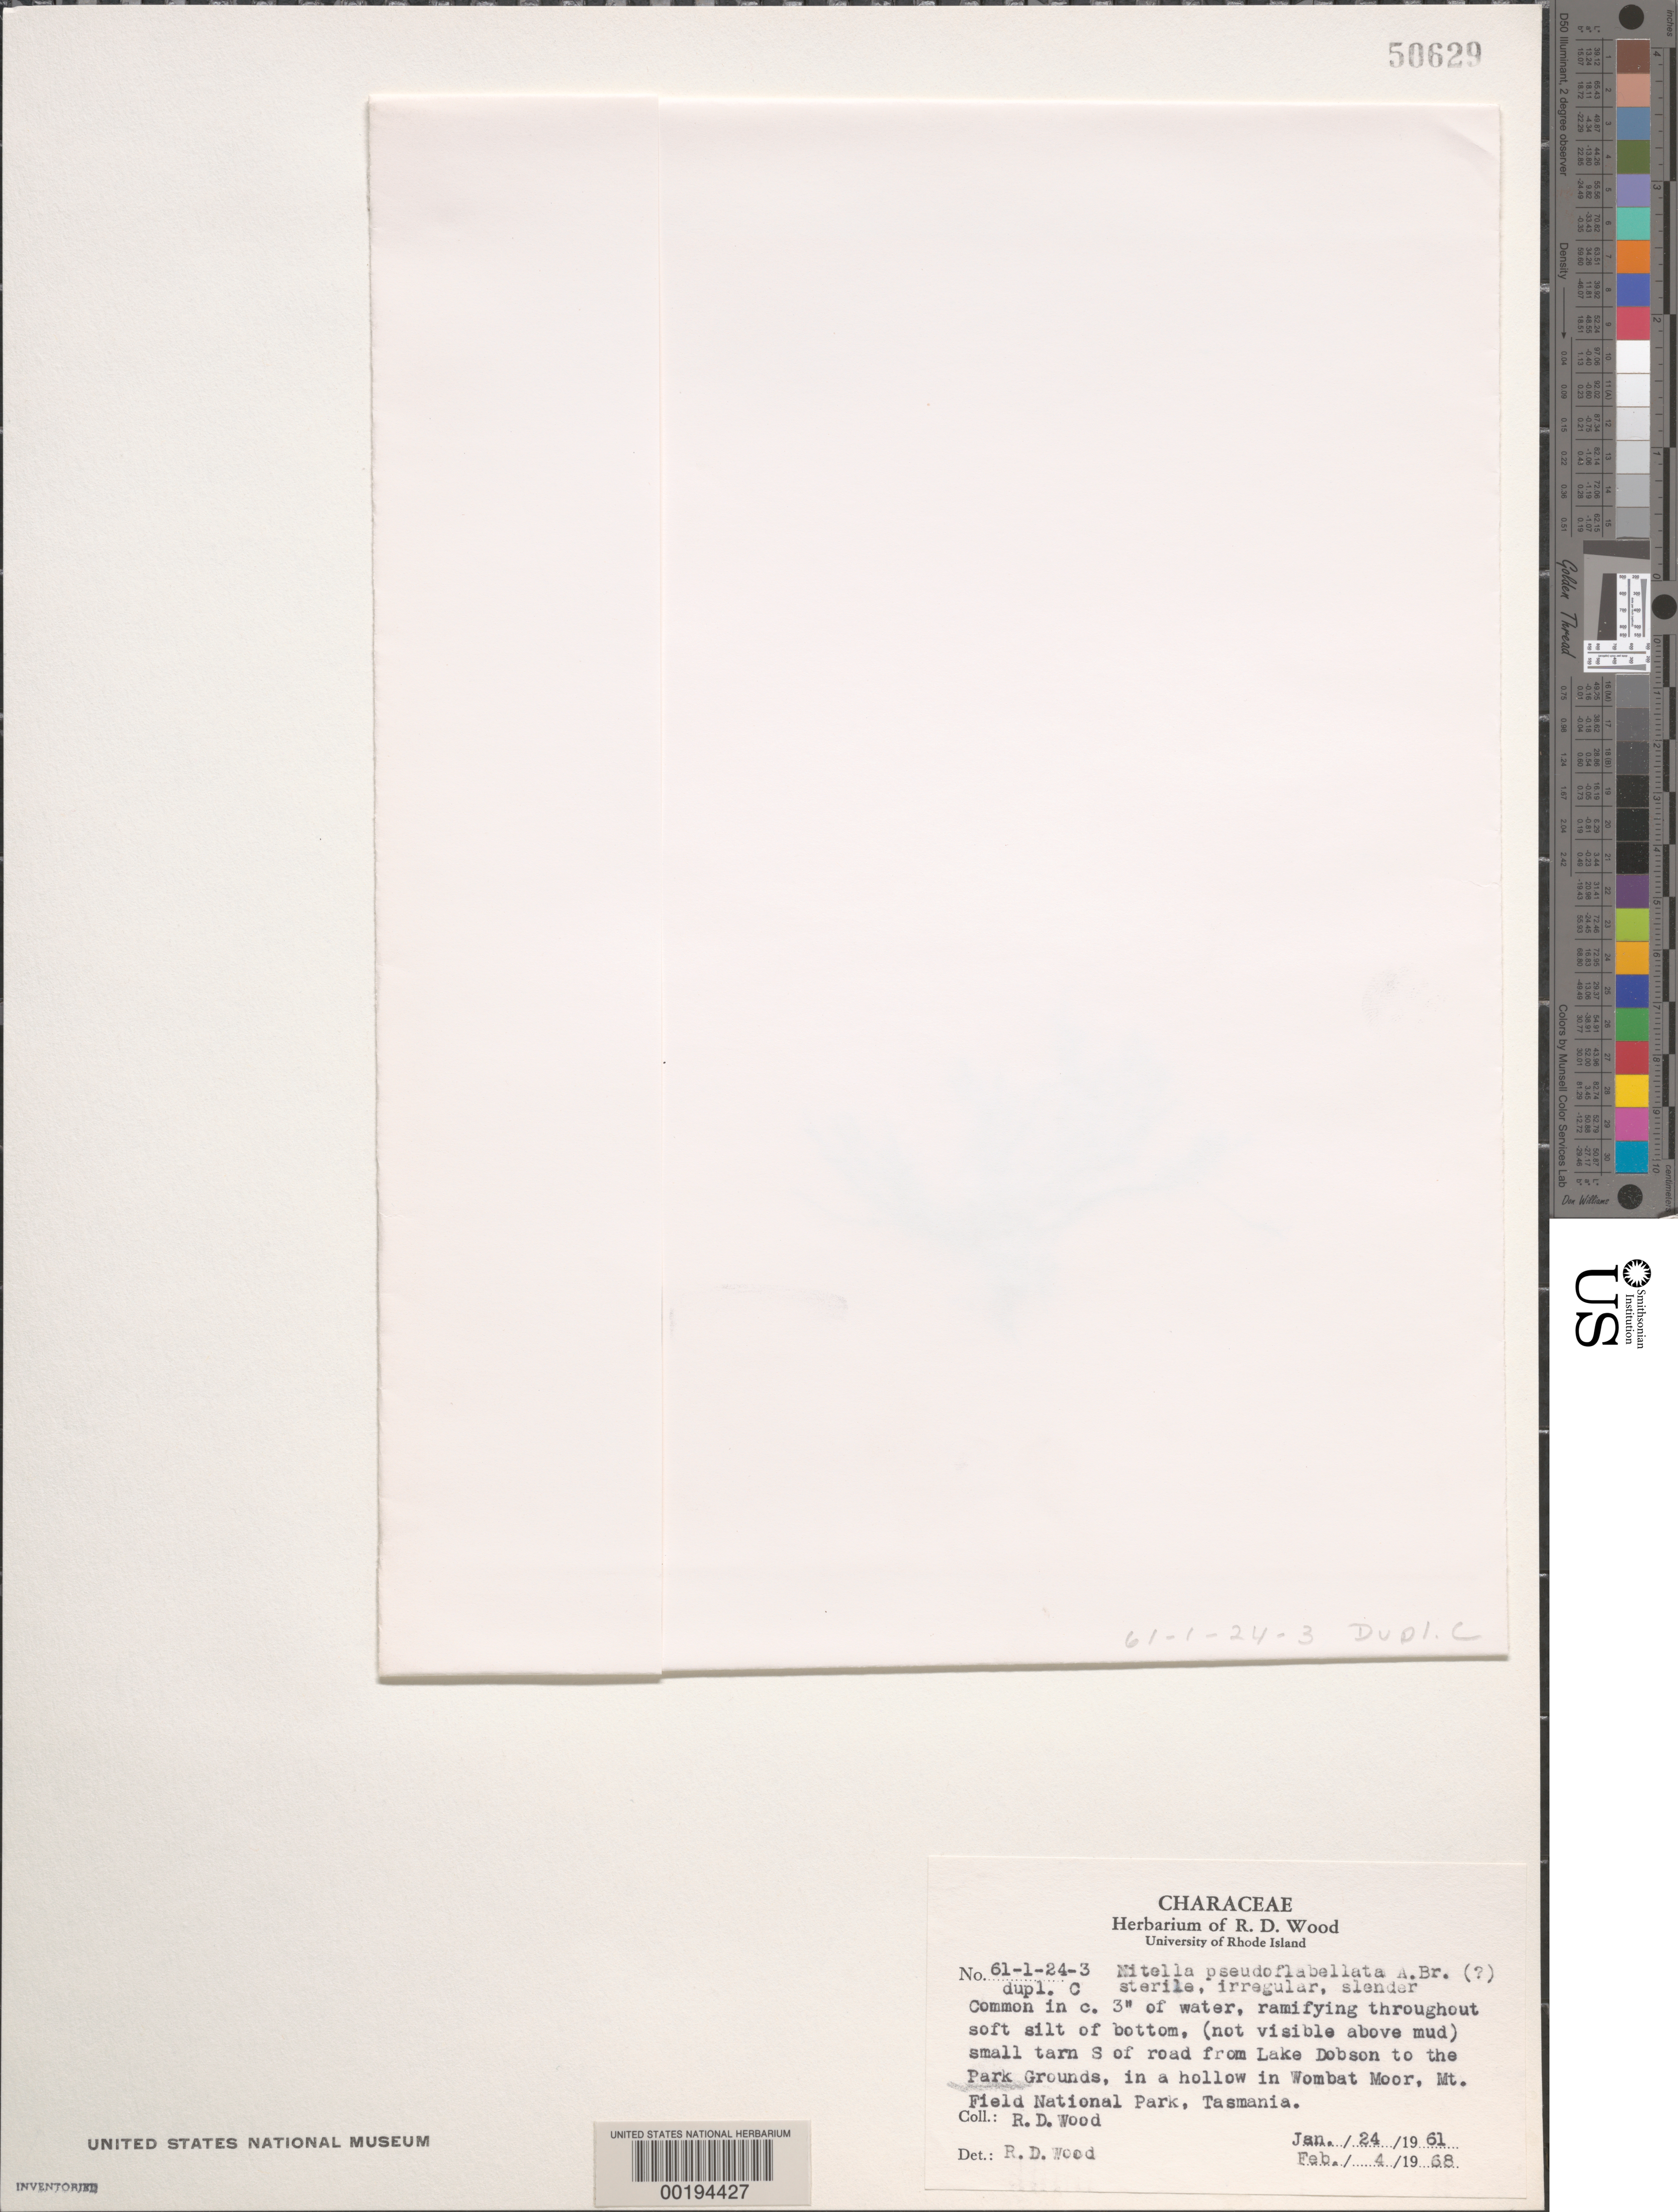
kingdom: Plantae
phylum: Charophyta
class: Charophyceae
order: Charales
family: Characeae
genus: Nitella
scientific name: Nitella pseudoflabellata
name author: A. Braun in A. Braun & Rabenh.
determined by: Wood, R. D.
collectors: R. Wood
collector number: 61-1-24-3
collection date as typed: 24 Jan 1961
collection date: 1961-01-24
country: Australia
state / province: Tasmania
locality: Wombat Moor, Mount Field National Park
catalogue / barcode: US 50629